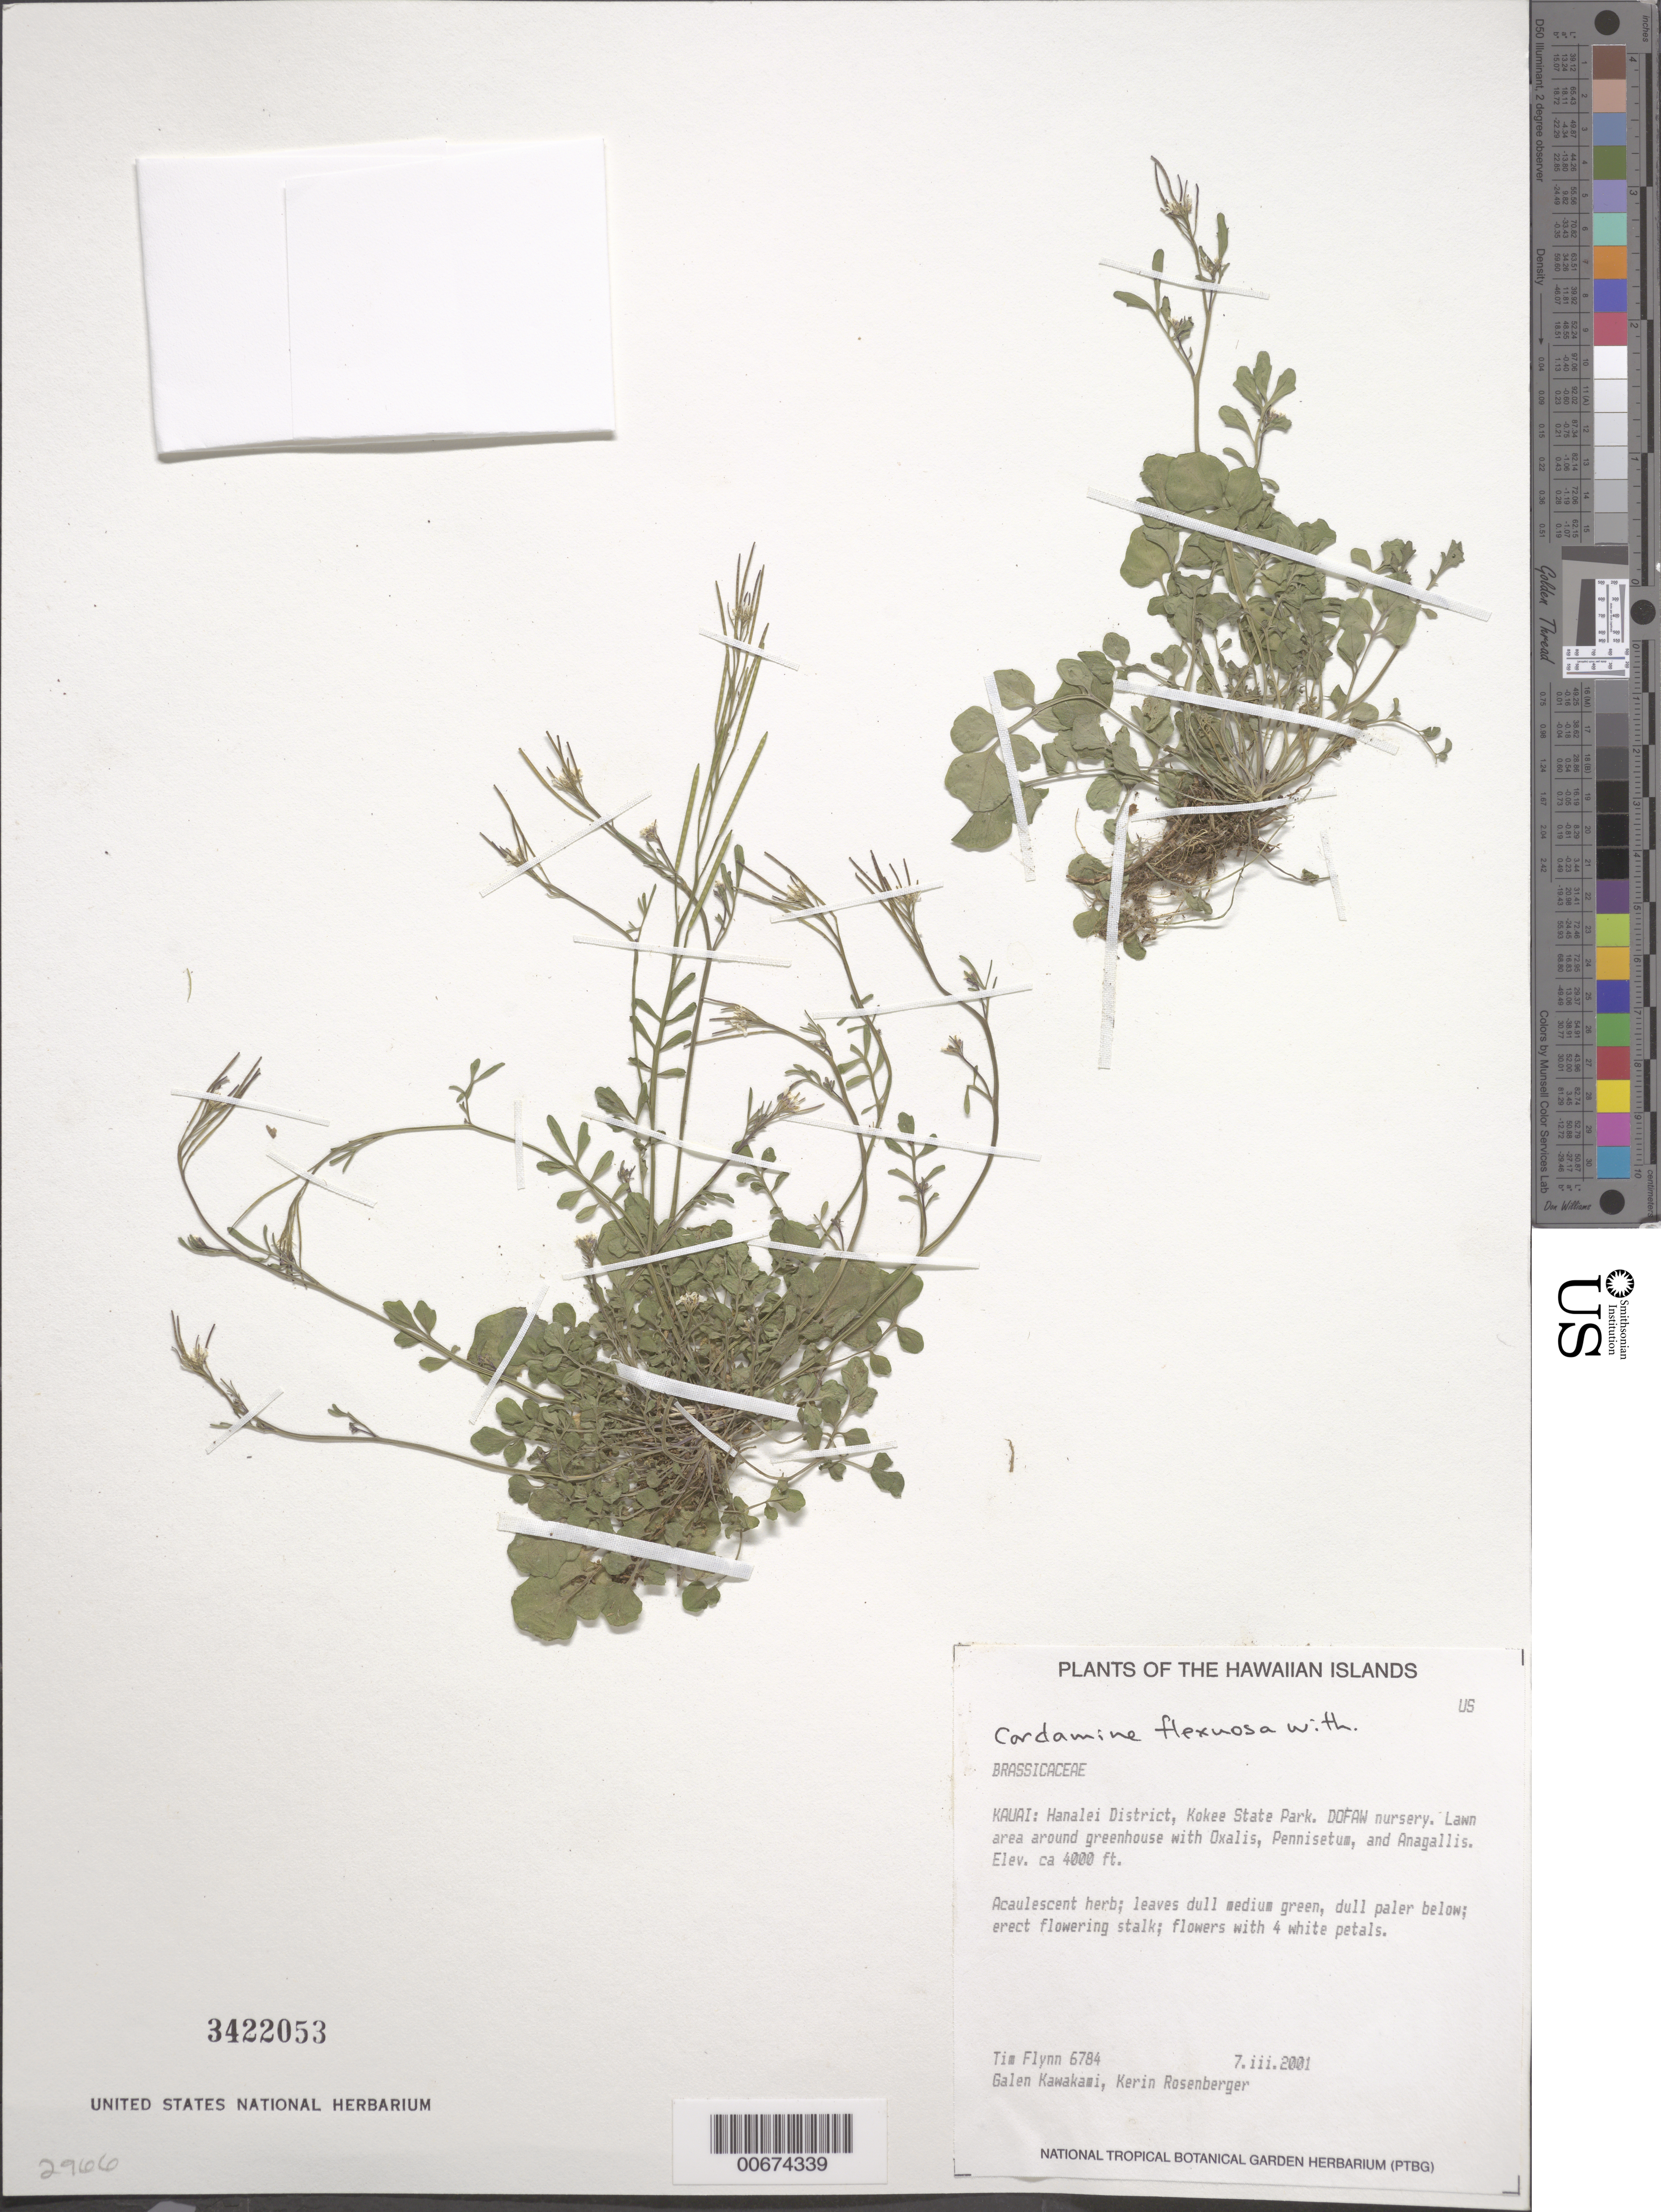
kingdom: Plantae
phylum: Tracheophyta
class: Magnoliopsida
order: Brassicales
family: Brassicaceae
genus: Cardamine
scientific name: Cardamine occulta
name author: Hornem.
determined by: Wagner, W. L., (BOT), Smithsonian Institution - National Museum of Natural History (UNITED STATES)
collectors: T. W. Flynn, G. Kawakami & K. Rosenberger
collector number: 6784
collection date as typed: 7 Mar 2001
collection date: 2001-03-07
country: United States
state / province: Hawaii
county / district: Kauai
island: Kaua'i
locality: Hanalei District, Kokee State Park. DOFAW nursery, Lawn area around greenhouse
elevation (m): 1219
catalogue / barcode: US 3422053